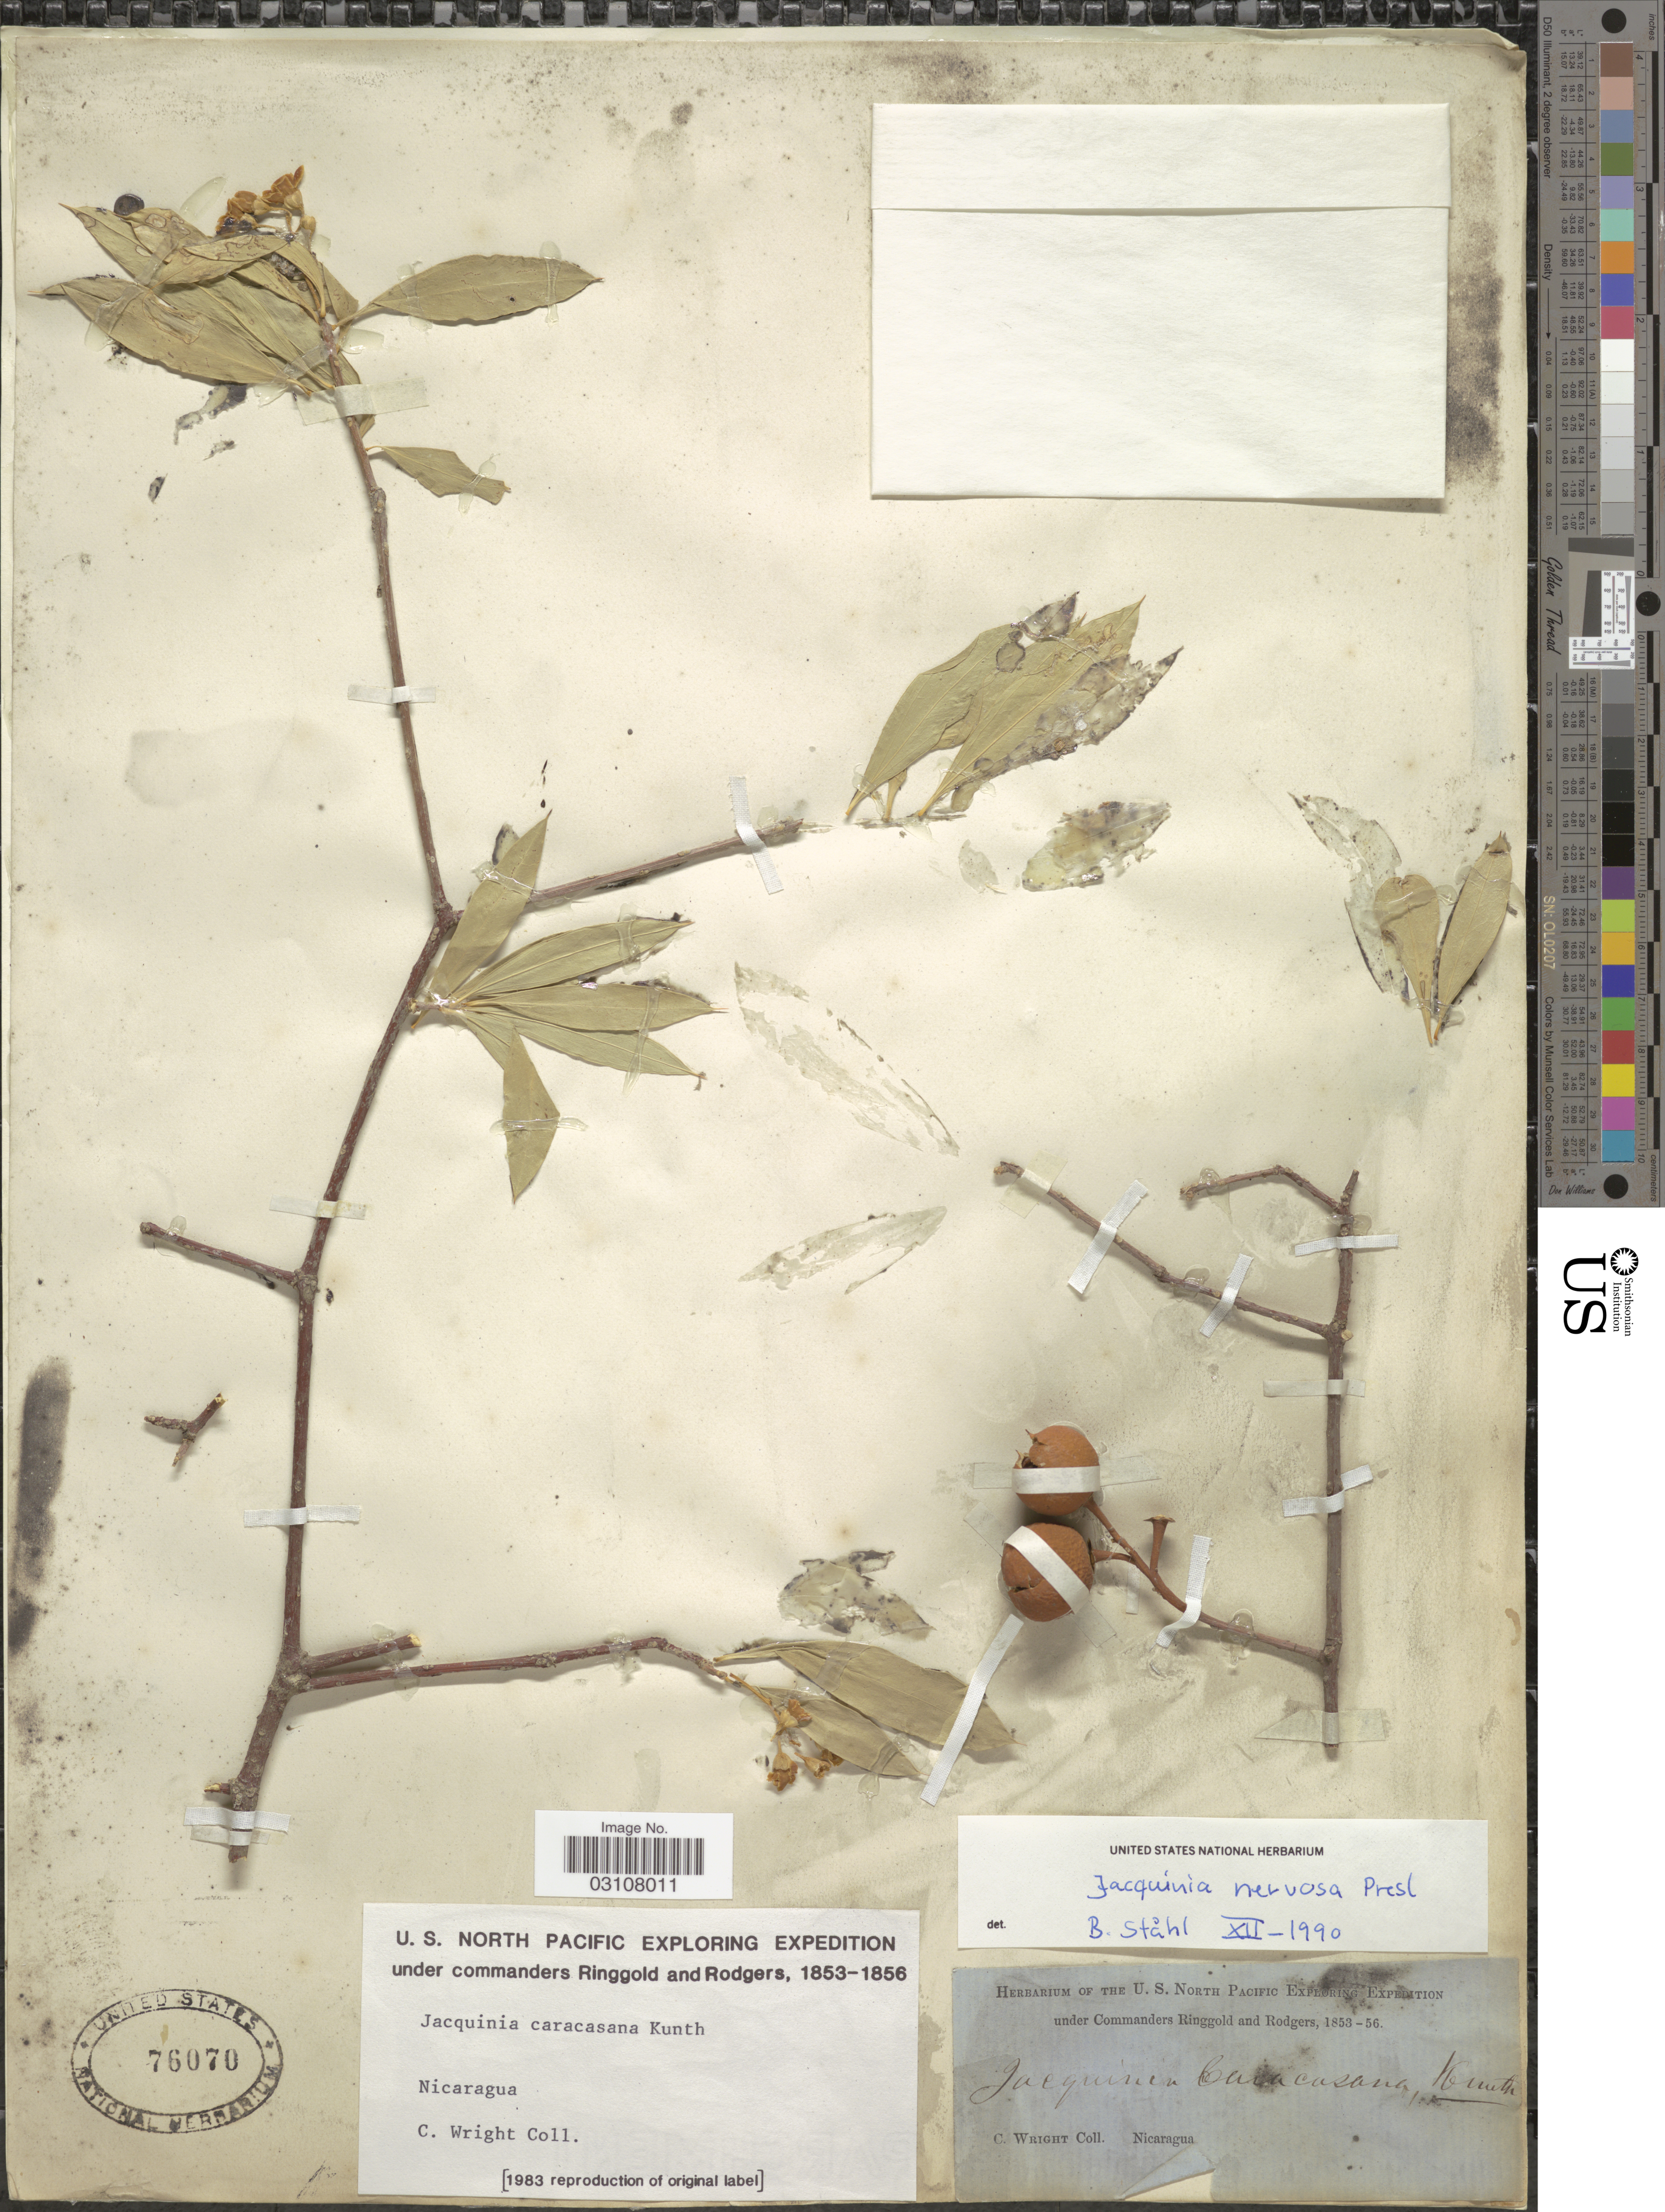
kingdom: Plantae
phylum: Tracheophyta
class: Magnoliopsida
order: Ericales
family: Primulaceae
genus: Jacquinia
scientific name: Jacquinia nervosa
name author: C. Presl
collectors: C. Wright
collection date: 1853/1856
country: Nicaragua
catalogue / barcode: US 76070